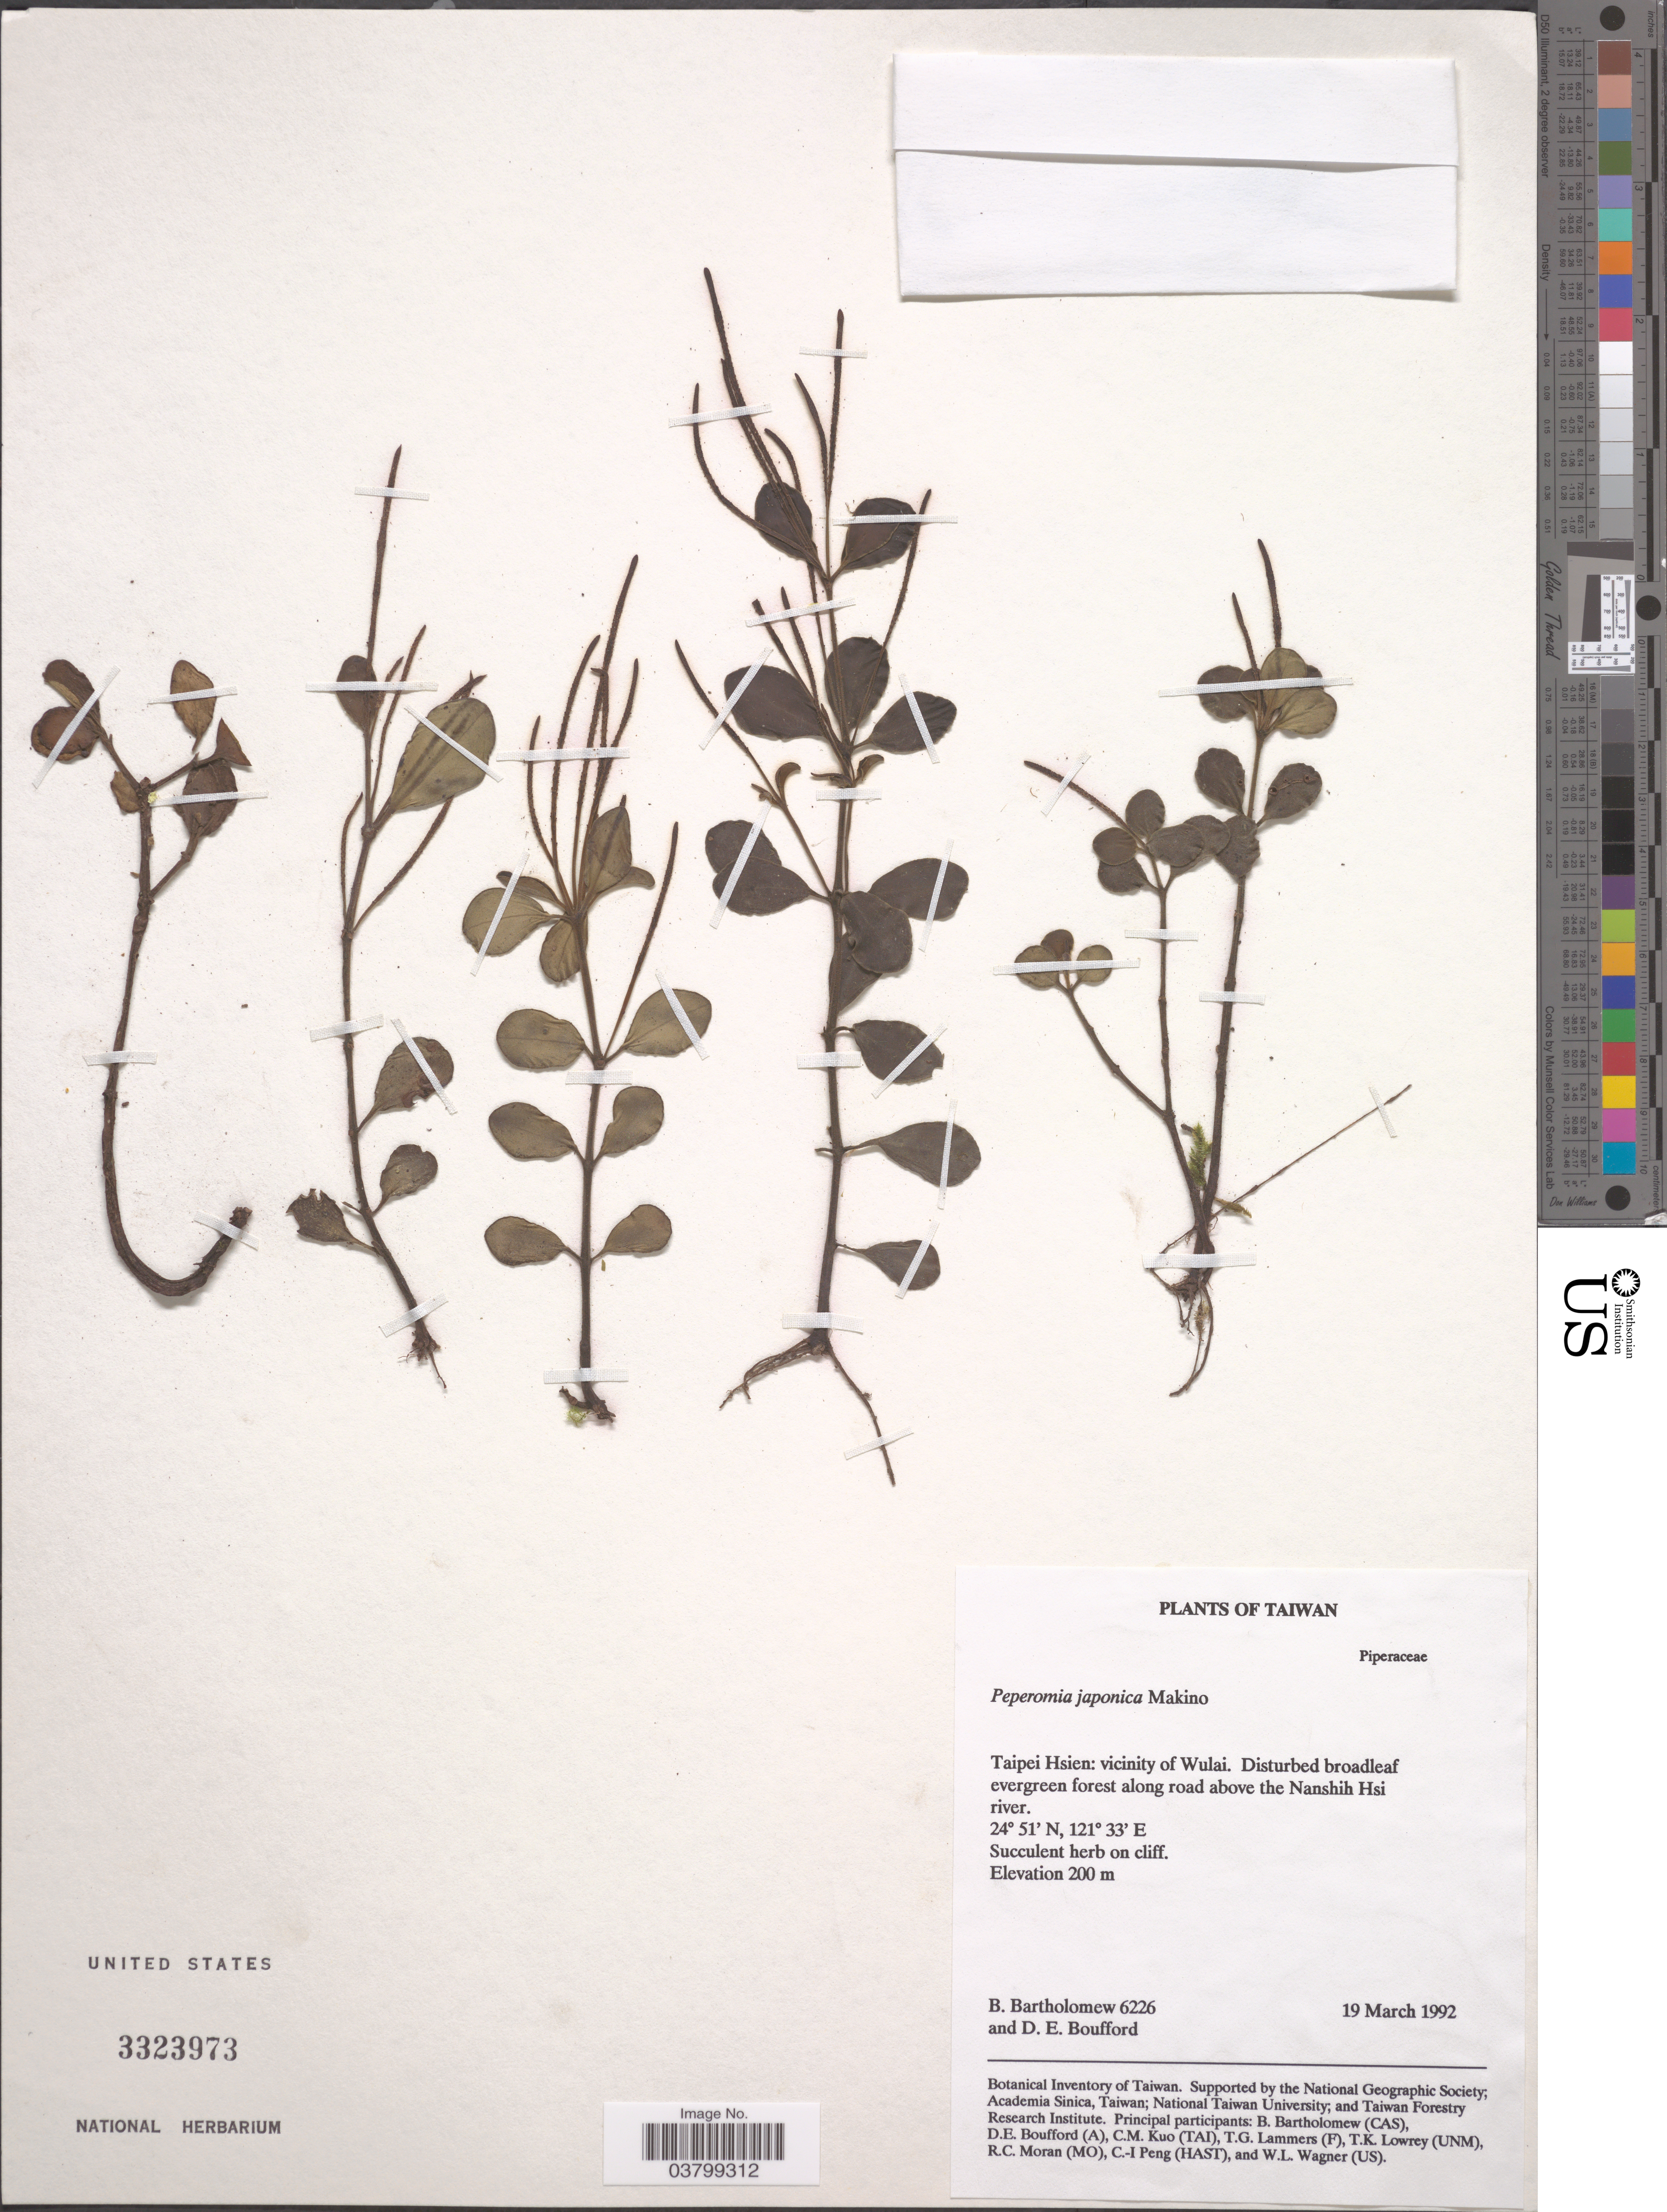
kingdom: Plantae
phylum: Tracheophyta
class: Magnoliopsida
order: Piperales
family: Piperaceae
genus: Peperomia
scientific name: Peperomia japonica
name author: Makino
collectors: B. Bartholomew & D. E. Boufford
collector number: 6226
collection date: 1992-03-19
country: Taiwan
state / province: Taipei City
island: Taiwan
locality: Taipei Hsien: vicinity of Wulai. Along road above the Nanshih Hsi river.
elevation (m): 200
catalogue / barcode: US 3323973